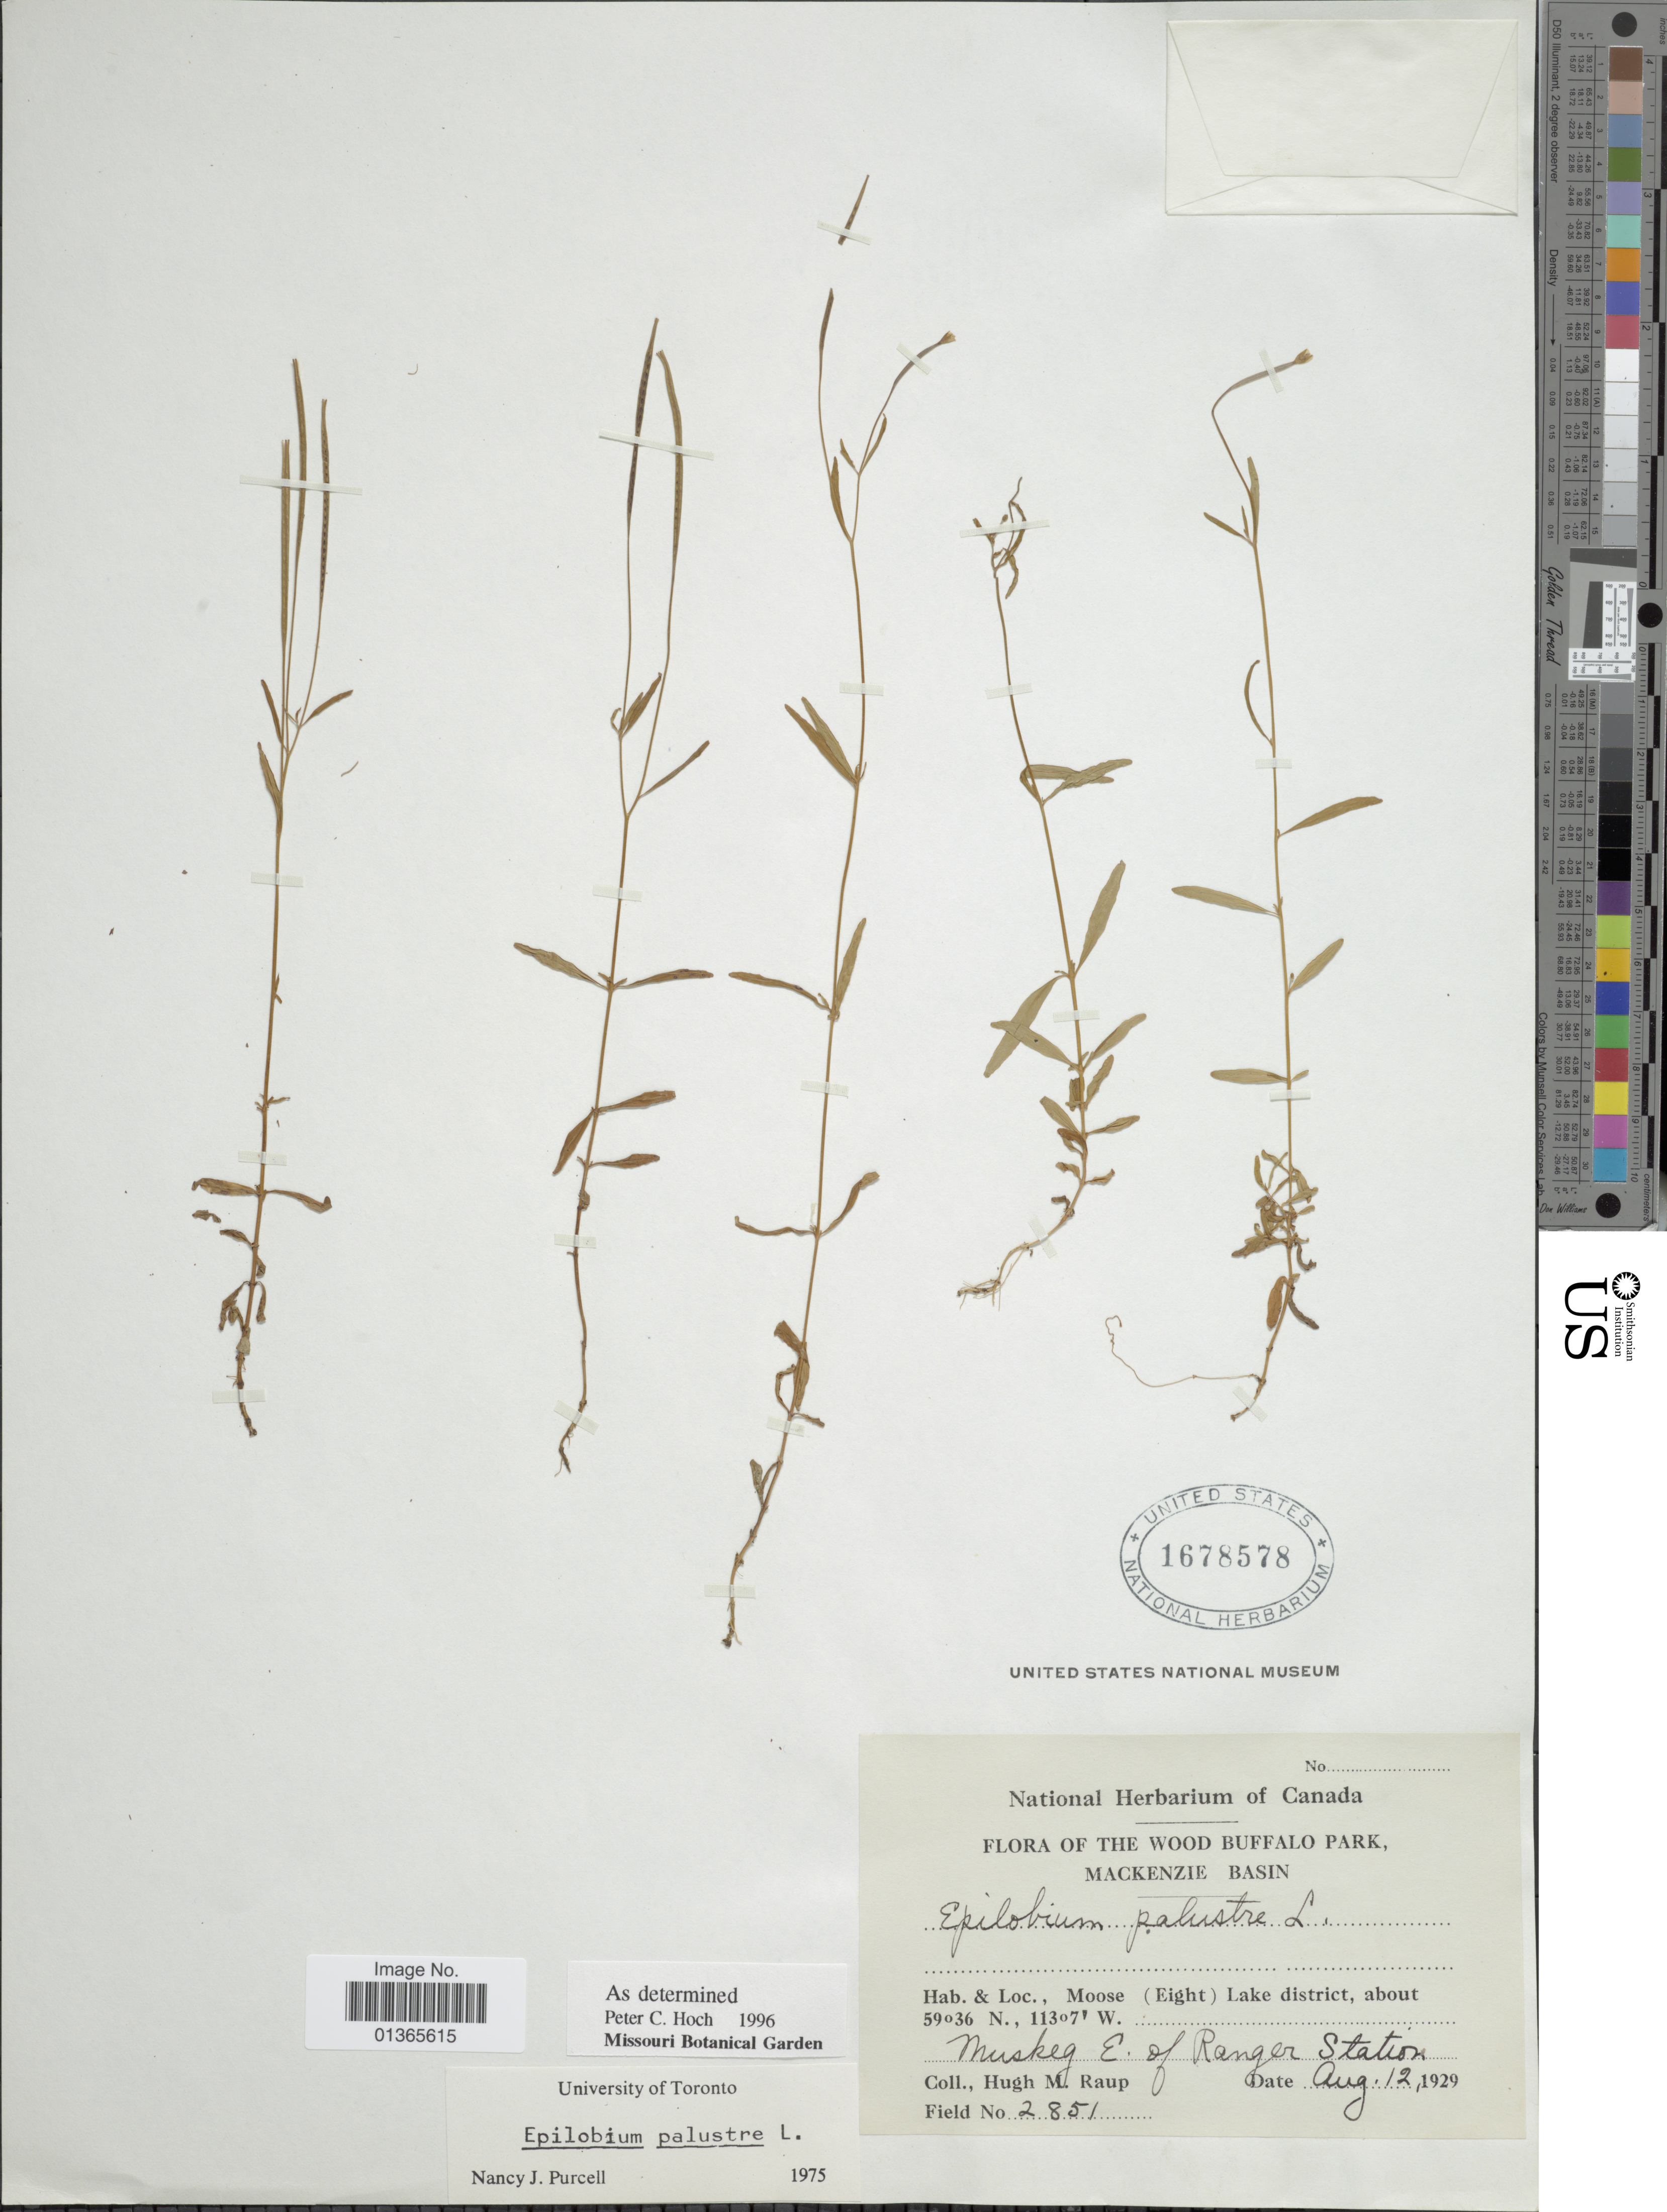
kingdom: Plantae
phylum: Tracheophyta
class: Magnoliopsida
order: Myrtales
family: Onagraceae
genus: Epilobium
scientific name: Epilobium palustre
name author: L.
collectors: H. Raup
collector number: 2851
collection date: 1929-08-12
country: Canada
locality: Wood Buffalo Park, Mackenzie Basin. Moose (Eight) Lake district. Muskeg E. of Ranger Station.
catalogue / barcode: US 1678578